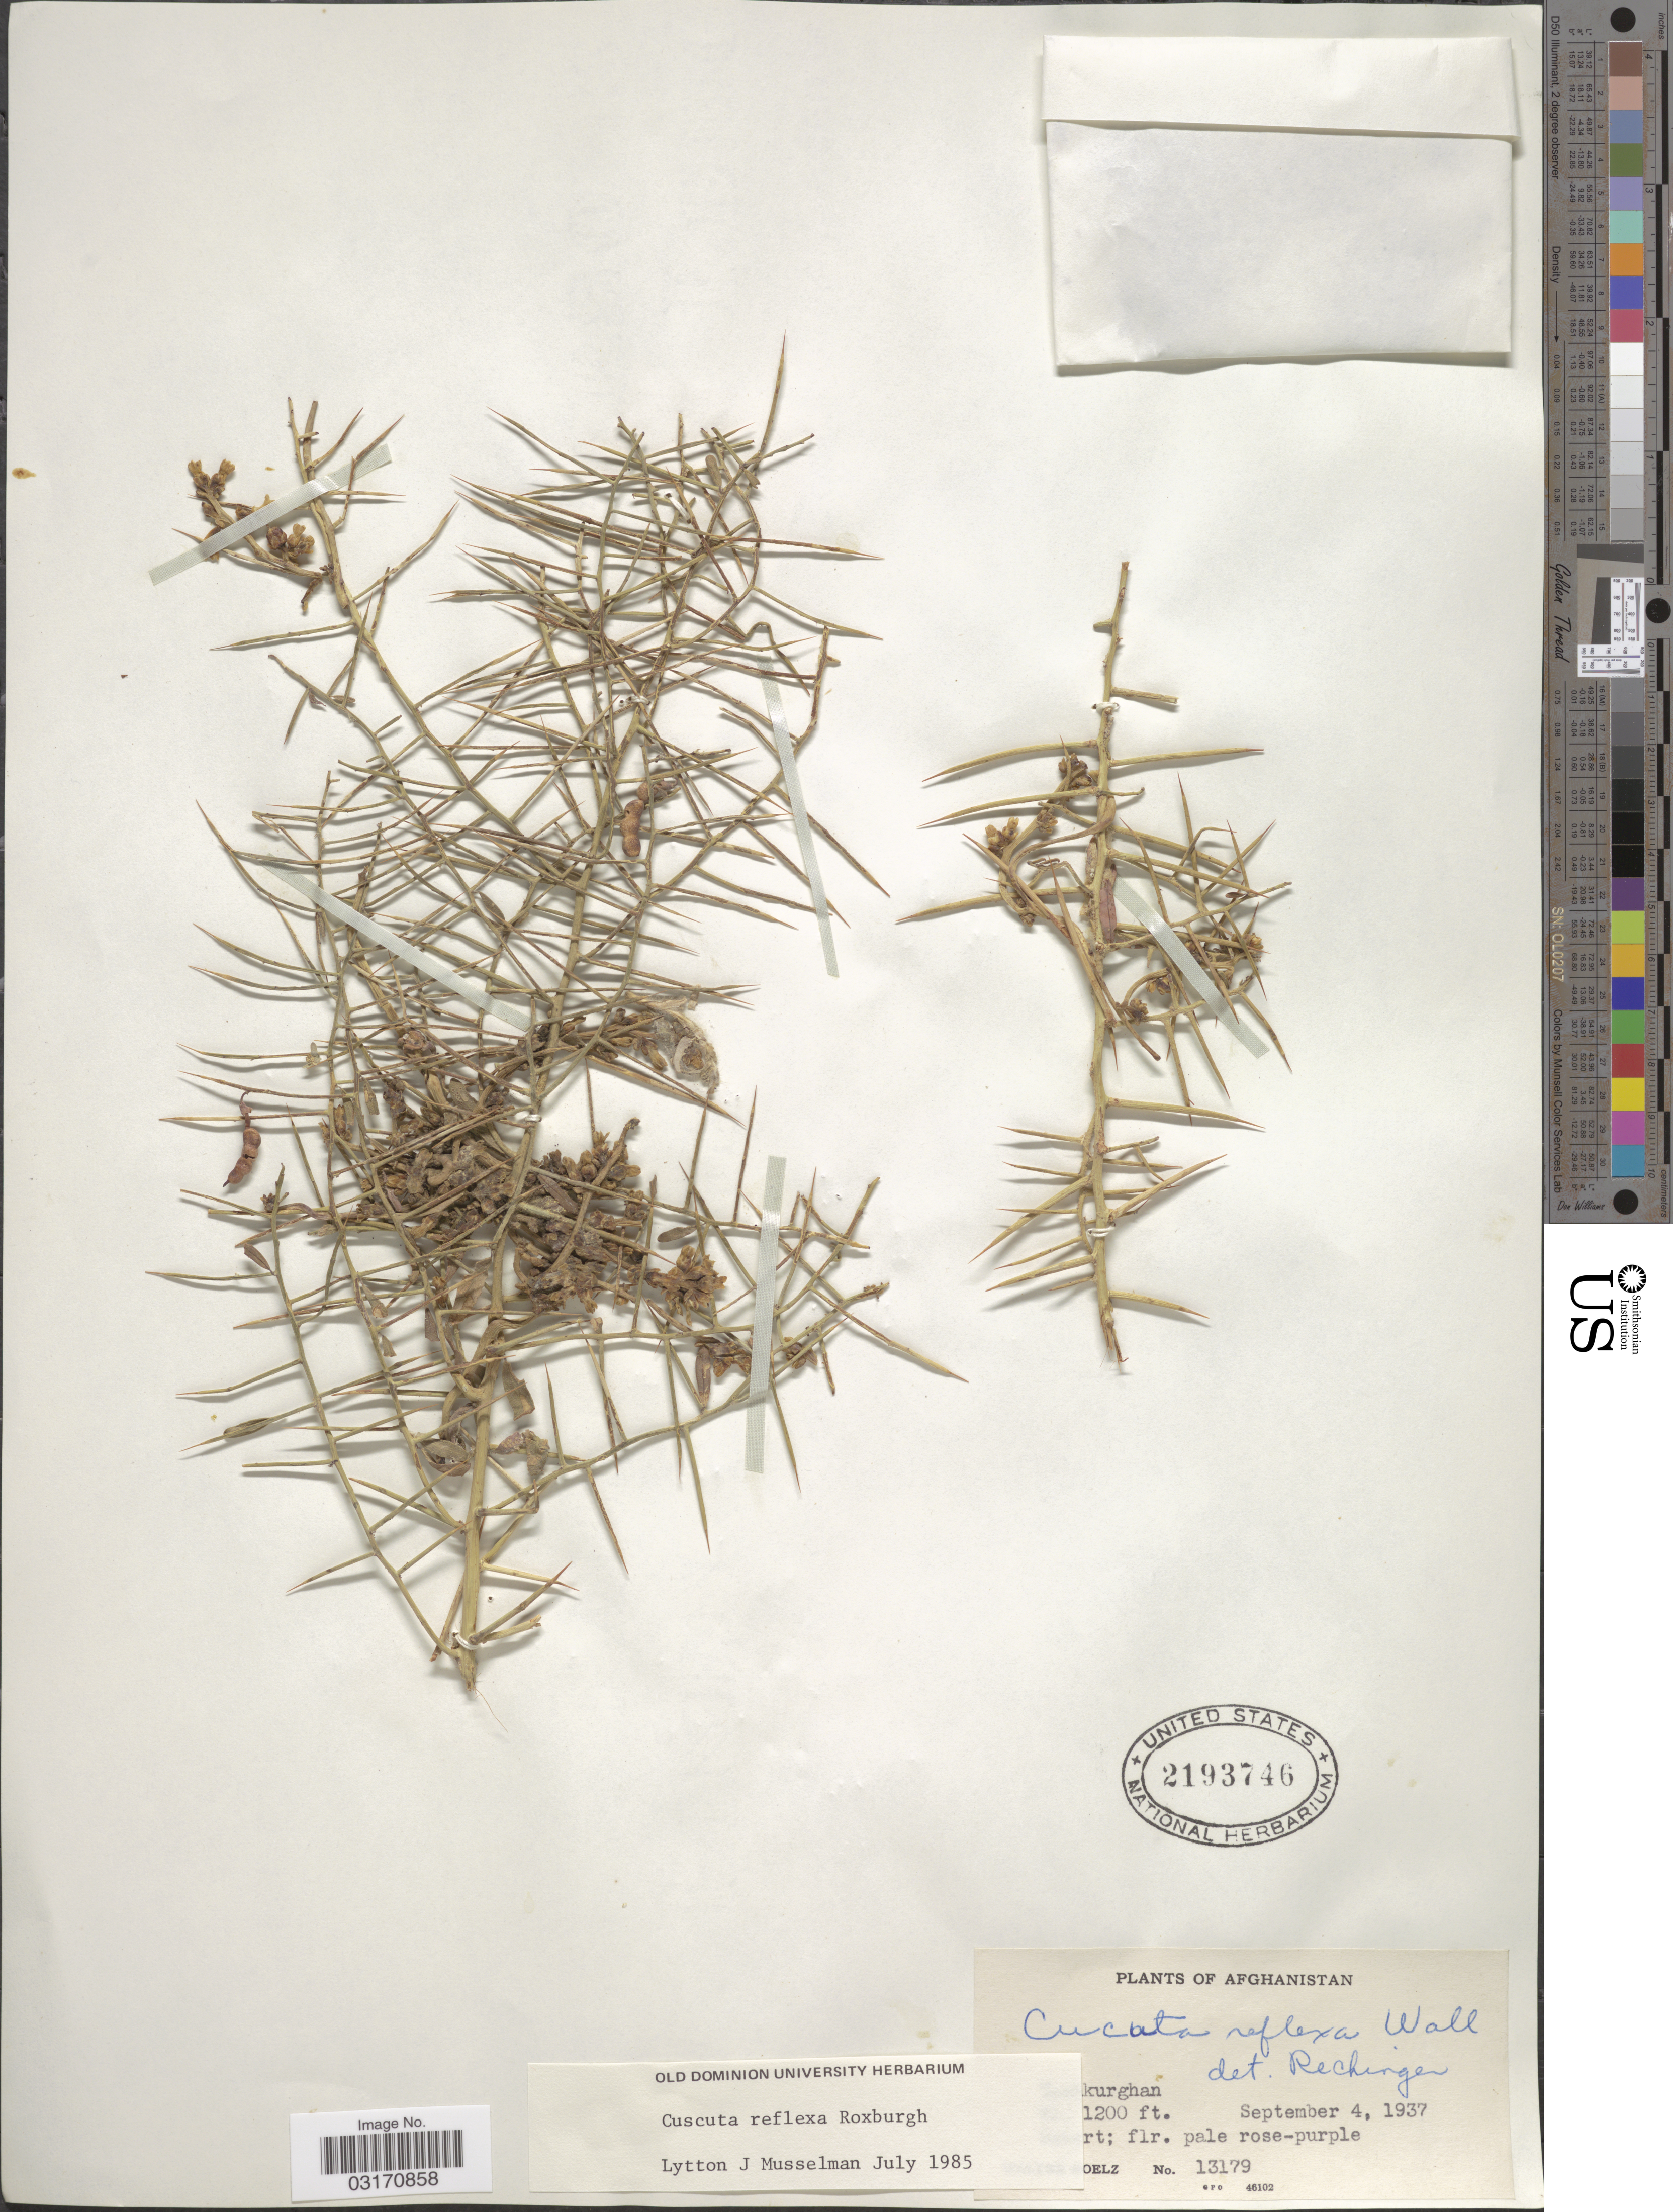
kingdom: Plantae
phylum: Tracheophyta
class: Magnoliopsida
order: Solanales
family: Convolvulaceae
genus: Cuscuta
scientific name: Cuscuta reflexa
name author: Roxb.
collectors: W. N. Koelz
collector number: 13179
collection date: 1937-09-04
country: Afghanistan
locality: [illegible text]kurghan.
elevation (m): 366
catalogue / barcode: US 2193746